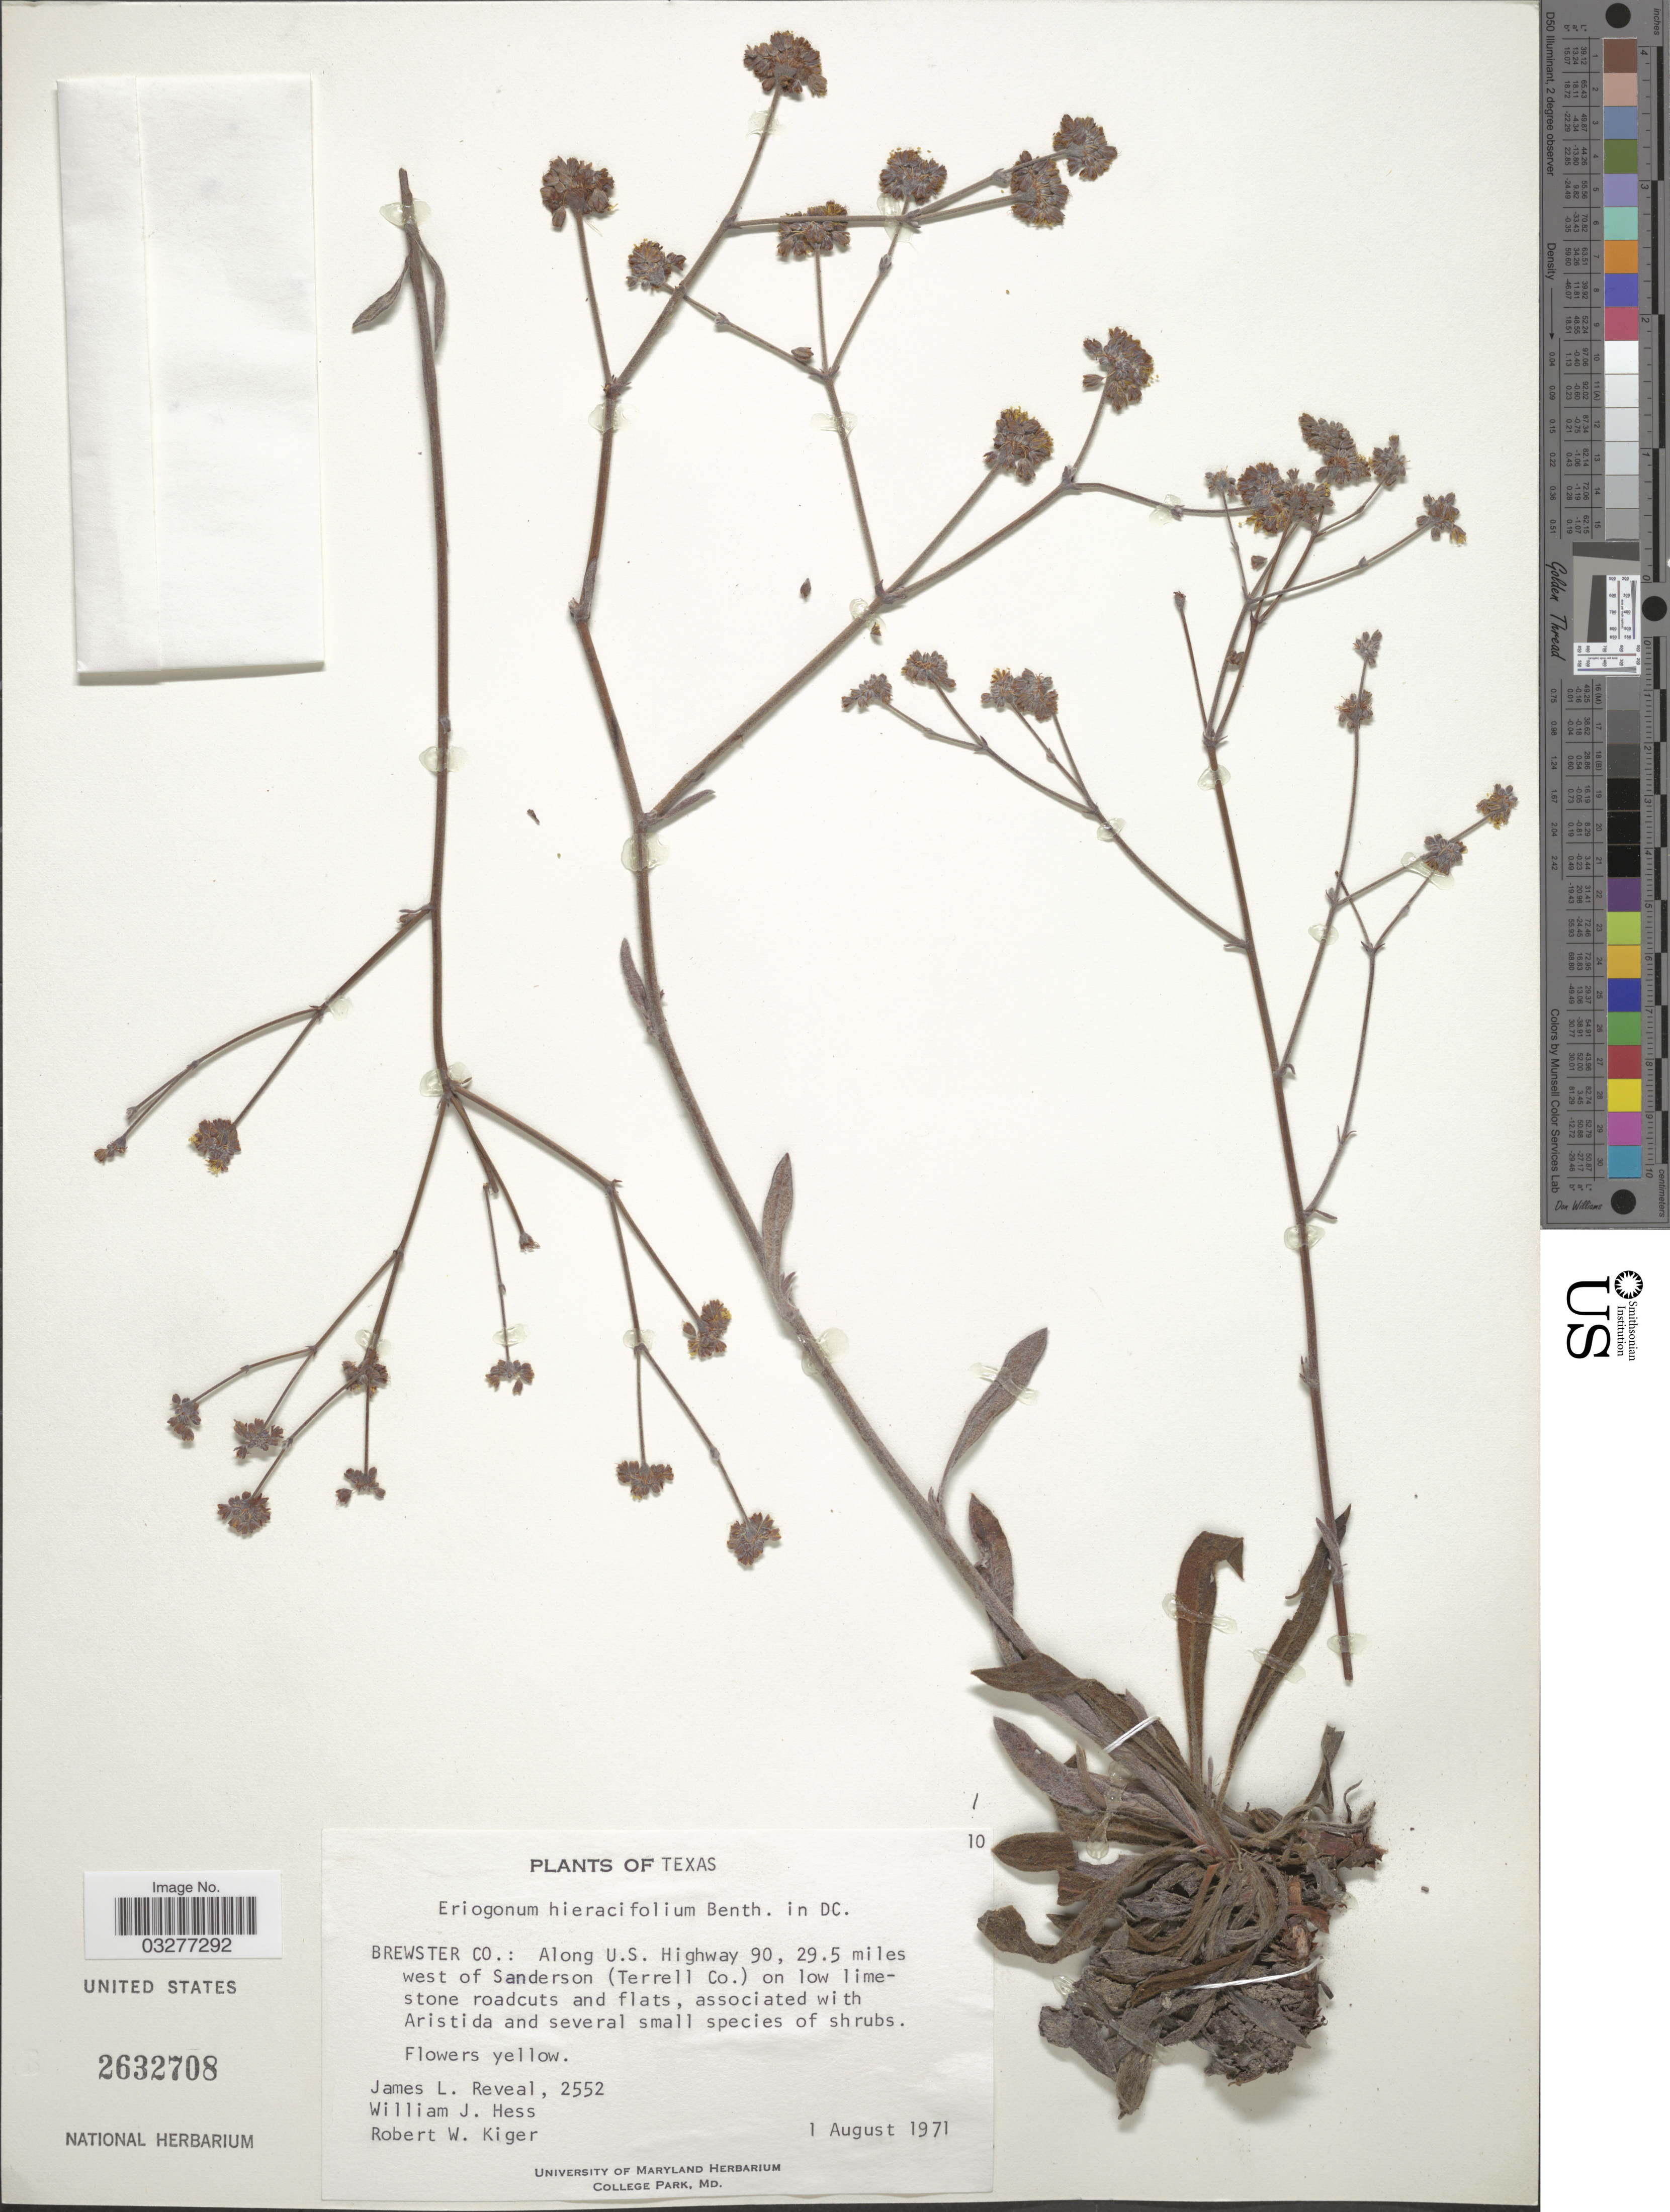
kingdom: Plantae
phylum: Tracheophyta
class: Magnoliopsida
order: Caryophyllales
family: Polygonaceae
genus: Eriogonum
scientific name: Eriogonum hieraciifolium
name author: Benth. in DC.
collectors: J. L. Reveal, W. Hess & R. Kiger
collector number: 2552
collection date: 1971-08-01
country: United States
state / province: Texas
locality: Brewster Co.: Along U.S. Highway 90, 29.5 miles west of Sanderson (Terrell Co.).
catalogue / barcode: US 2632708